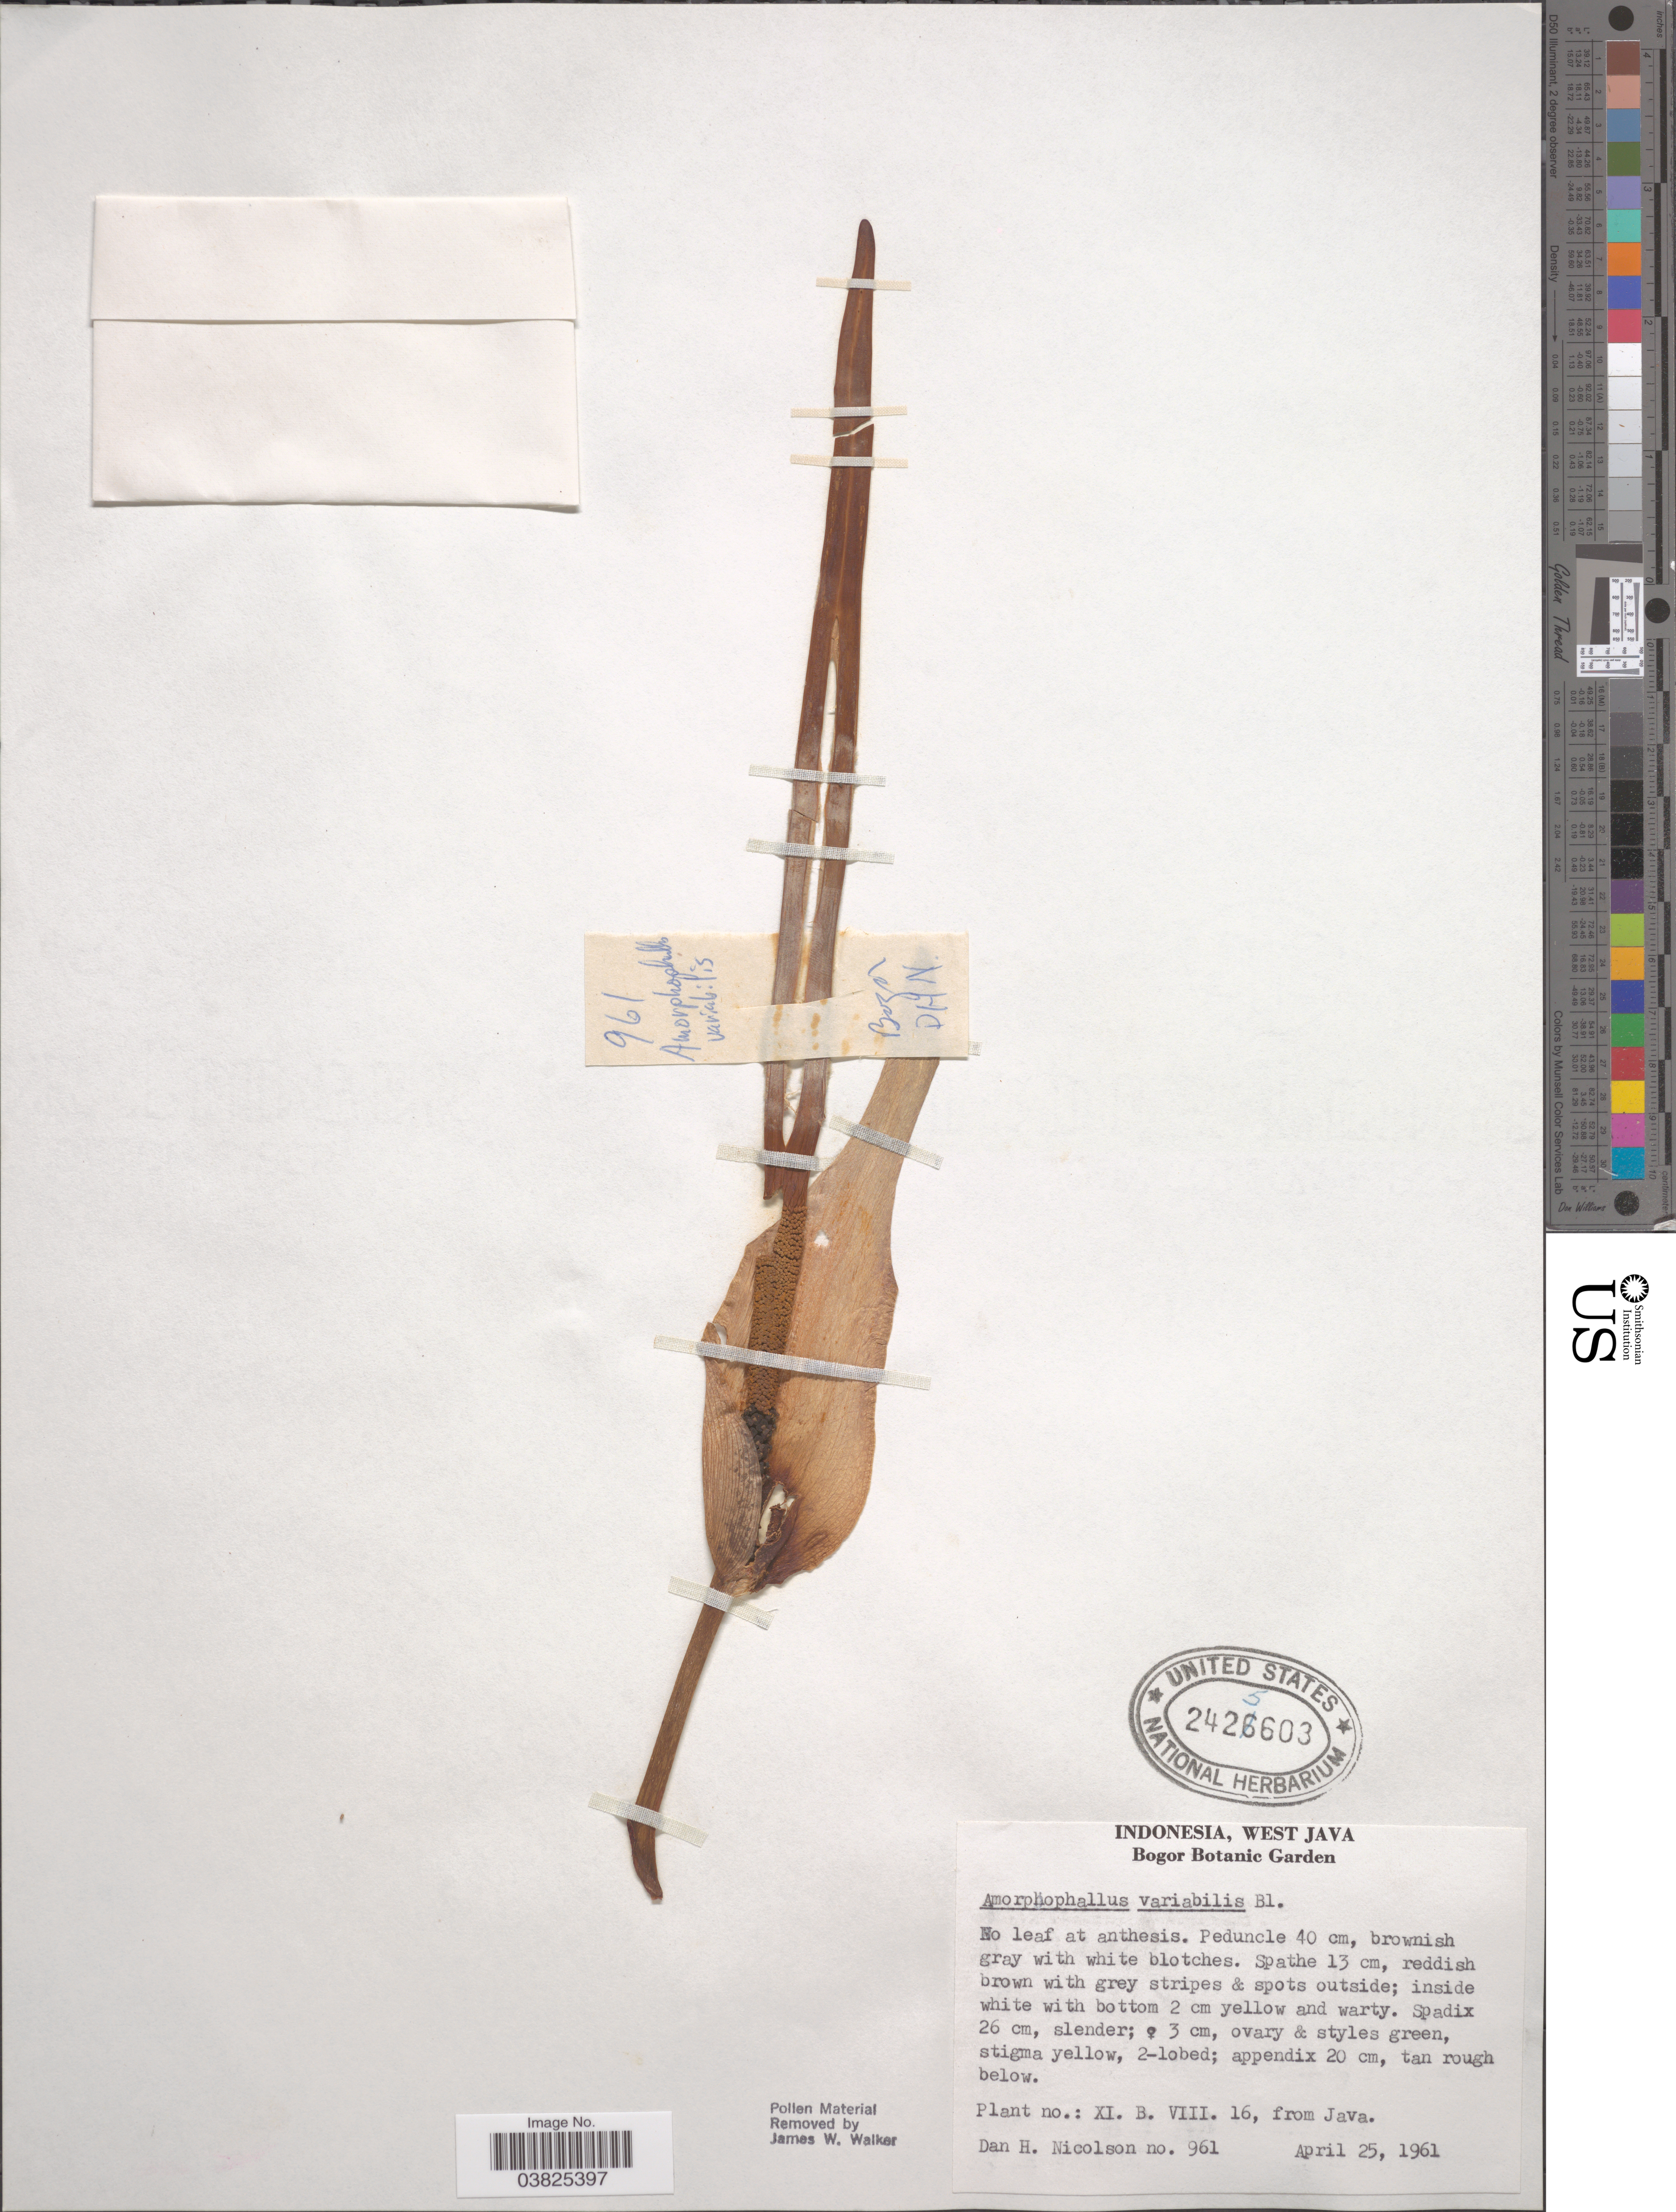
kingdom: Plantae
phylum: Tracheophyta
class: Liliopsida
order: Alismatales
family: Araceae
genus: Amorphophallus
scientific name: Amorphophallus variablis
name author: Blume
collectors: D. H. Nicolson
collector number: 961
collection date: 1961-04-25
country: Indonesia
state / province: Java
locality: West Java. Bogor Botanic Garden.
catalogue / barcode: US 2425603